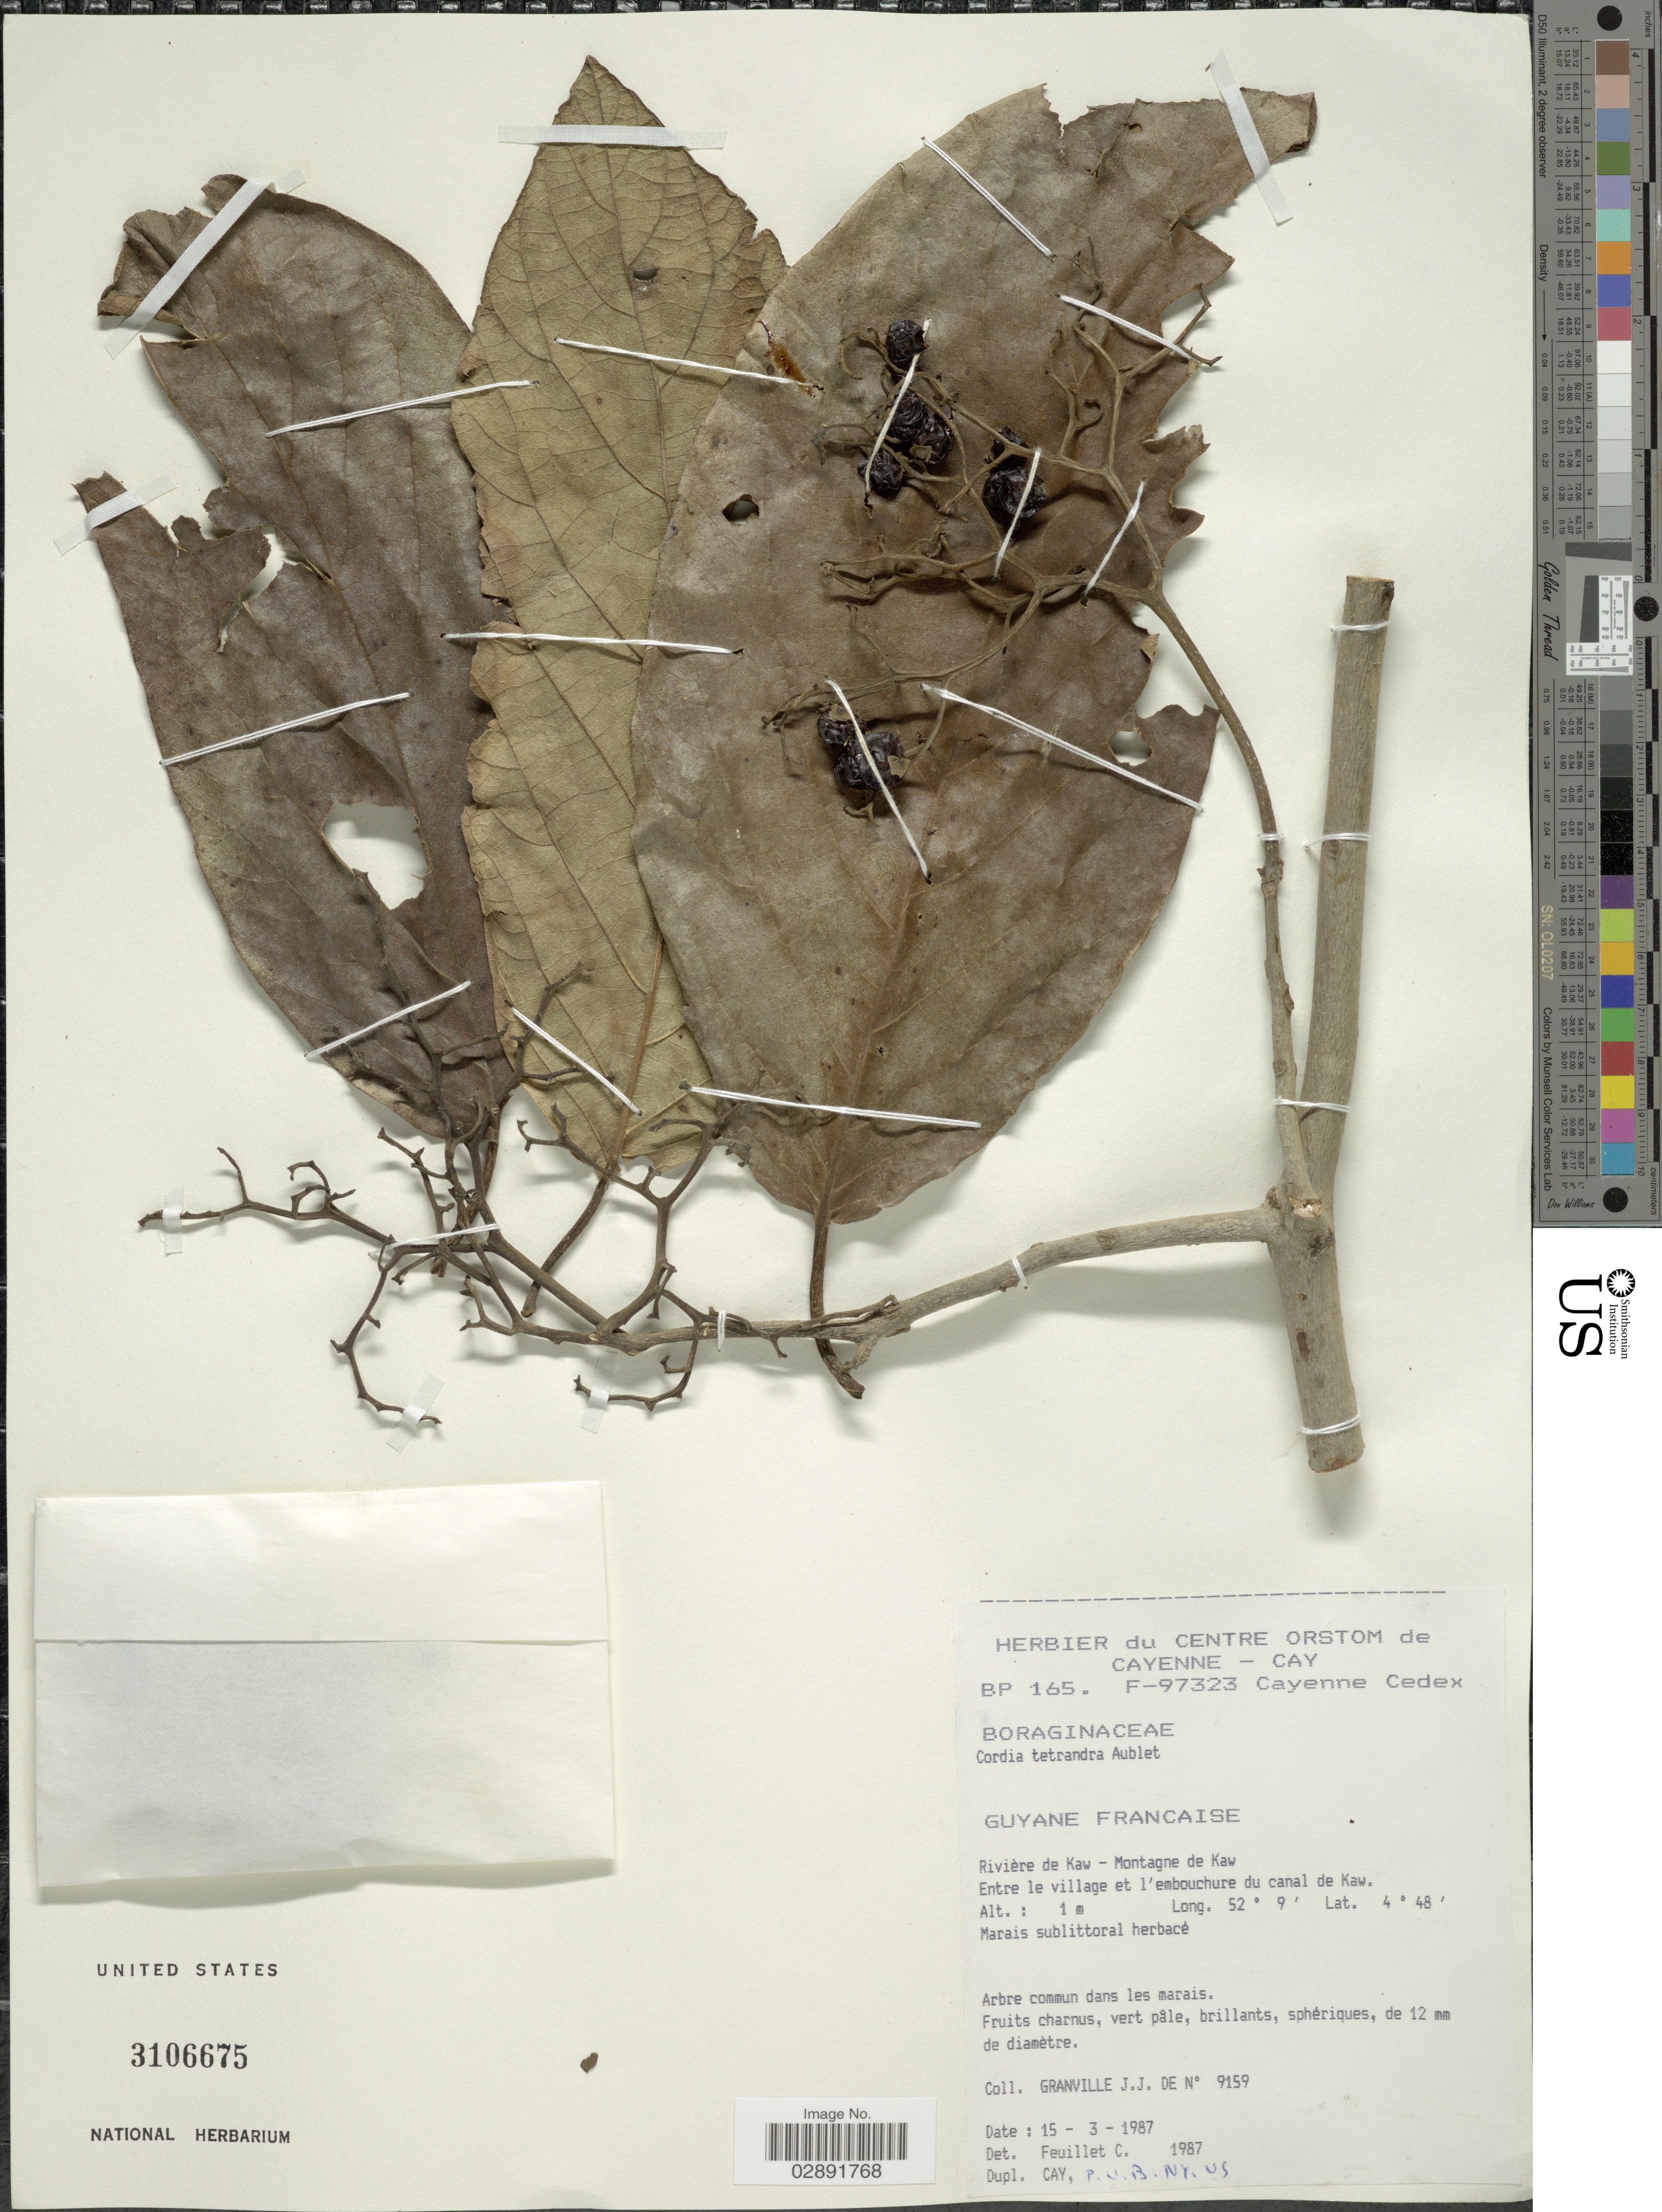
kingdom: Plantae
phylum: Tracheophyta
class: Magnoliopsida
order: Boraginales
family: Cordiaceae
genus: Cordia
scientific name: Cordia tetrandra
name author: Aubl.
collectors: J.-J. de Granville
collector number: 9159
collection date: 1987-03-15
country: French Guiana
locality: Guyane Francaise, Rivière de Kaw - Montagne de Kaw, Entre le village et l'embouchure du canal de Kaw.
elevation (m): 1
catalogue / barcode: US 3106675